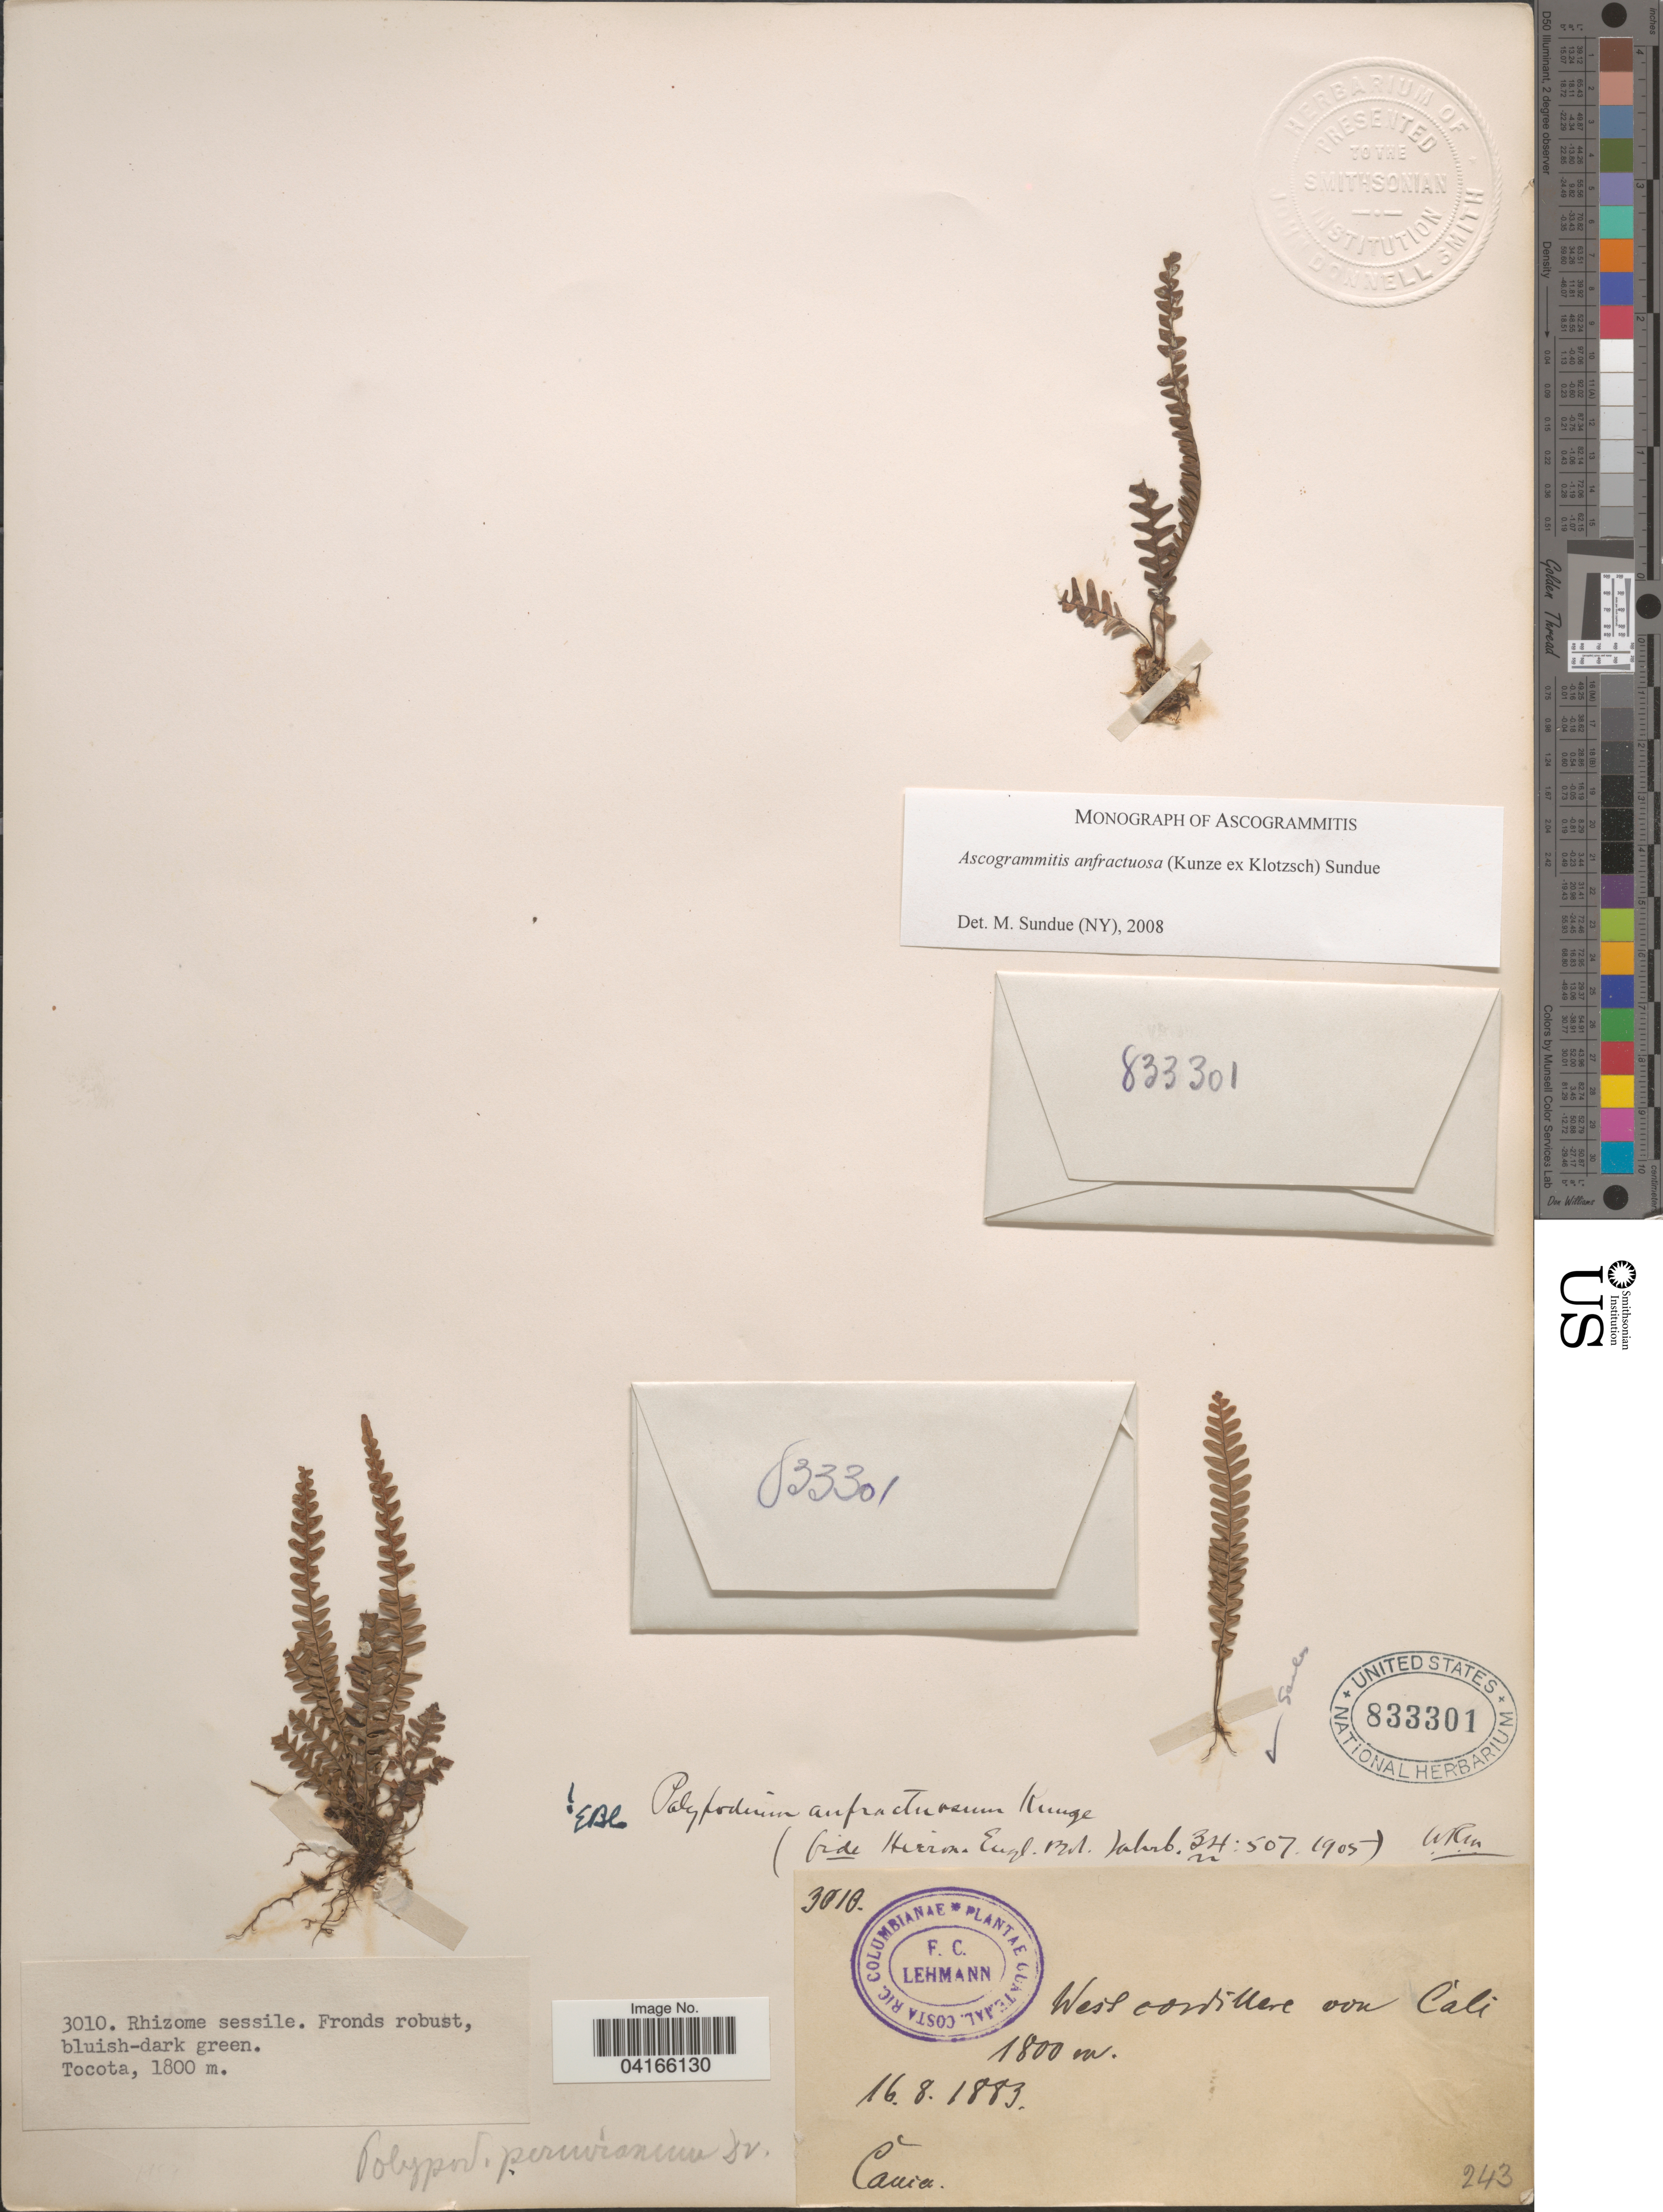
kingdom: Plantae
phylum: Tracheophyta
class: Polypodiopsida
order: Polypodiales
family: Polypodiaceae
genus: Ascogrammitis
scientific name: Ascogrammitis anfractuosa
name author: (Kunze ex Klotzsch) Sundue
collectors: F. C. Lehmann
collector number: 3010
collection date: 1883-08-16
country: Colombia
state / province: Cauca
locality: Tocota.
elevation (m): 1800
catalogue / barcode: US 833301